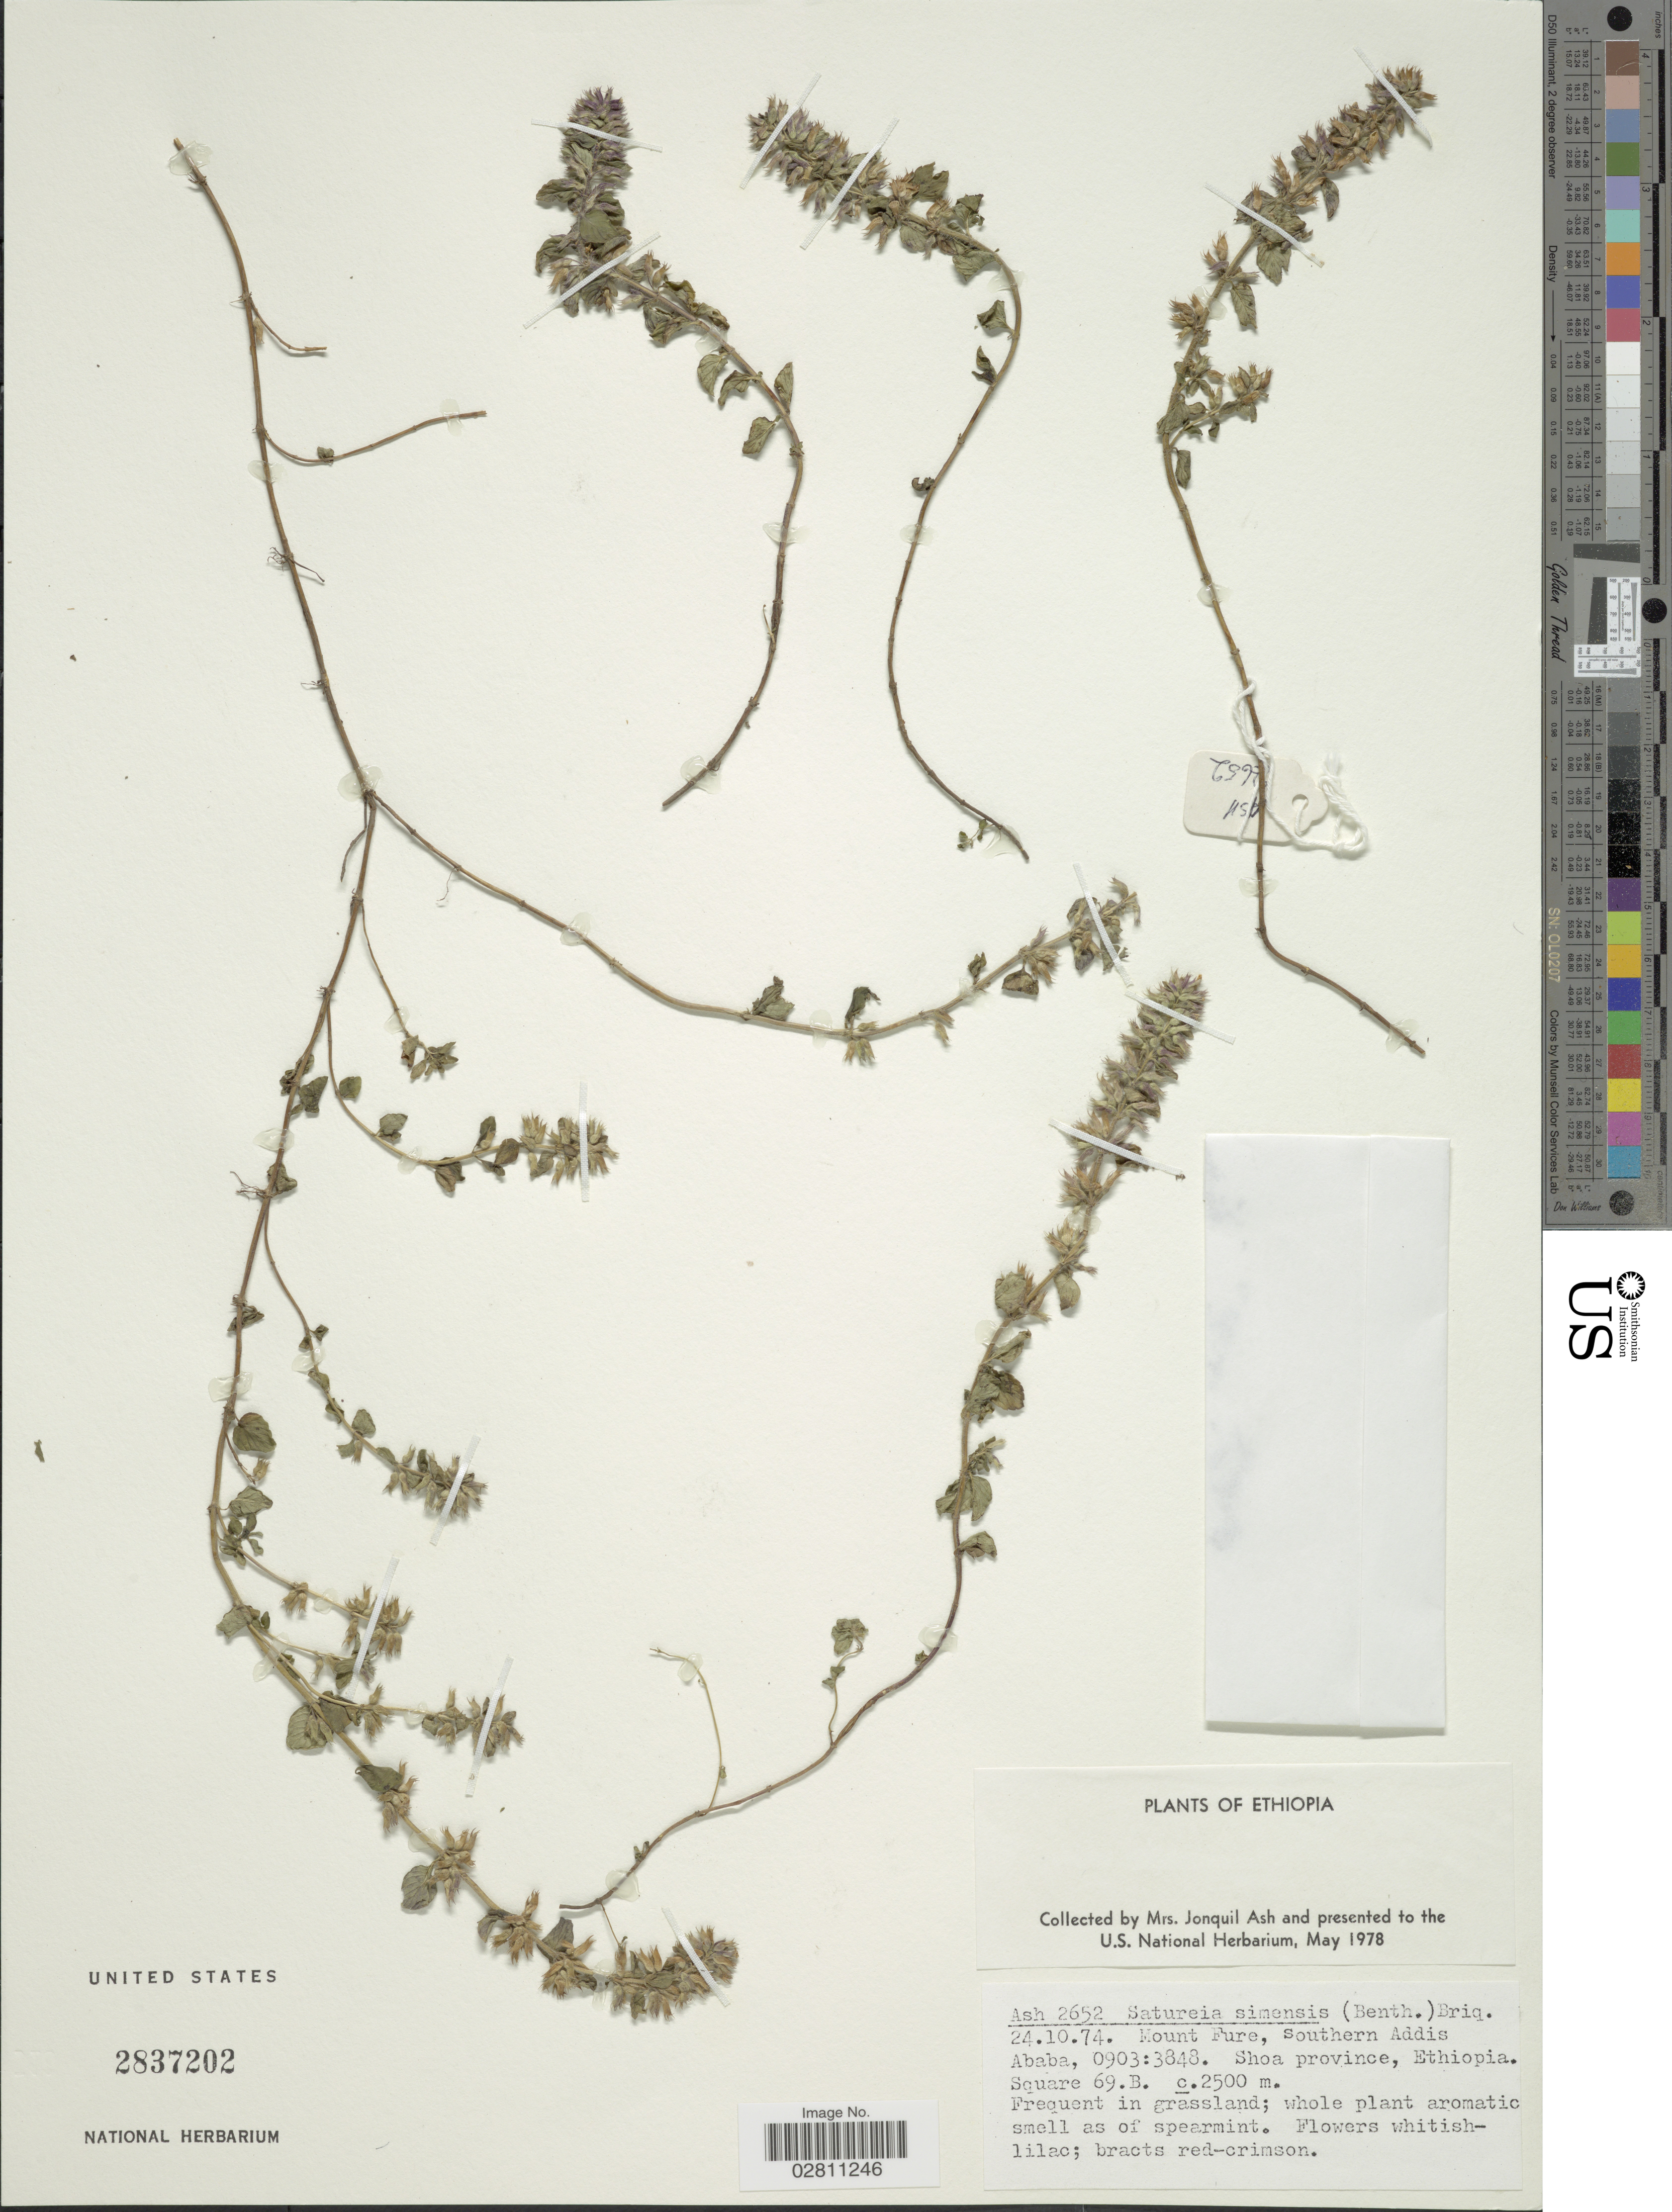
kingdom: Plantae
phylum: Tracheophyta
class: Magnoliopsida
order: Lamiales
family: Lamiaceae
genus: Clinopodium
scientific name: Clinopodium simense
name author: (Benth.) Kuntze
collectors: J. Ash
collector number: Ash2652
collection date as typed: Transcribed d/m/y: 24/10/74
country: Ethiopia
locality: Mount Fure, southern Addis Ababa, 0903:3848. Shoa province, Square 69.B.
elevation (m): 2500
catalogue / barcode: US 2837202